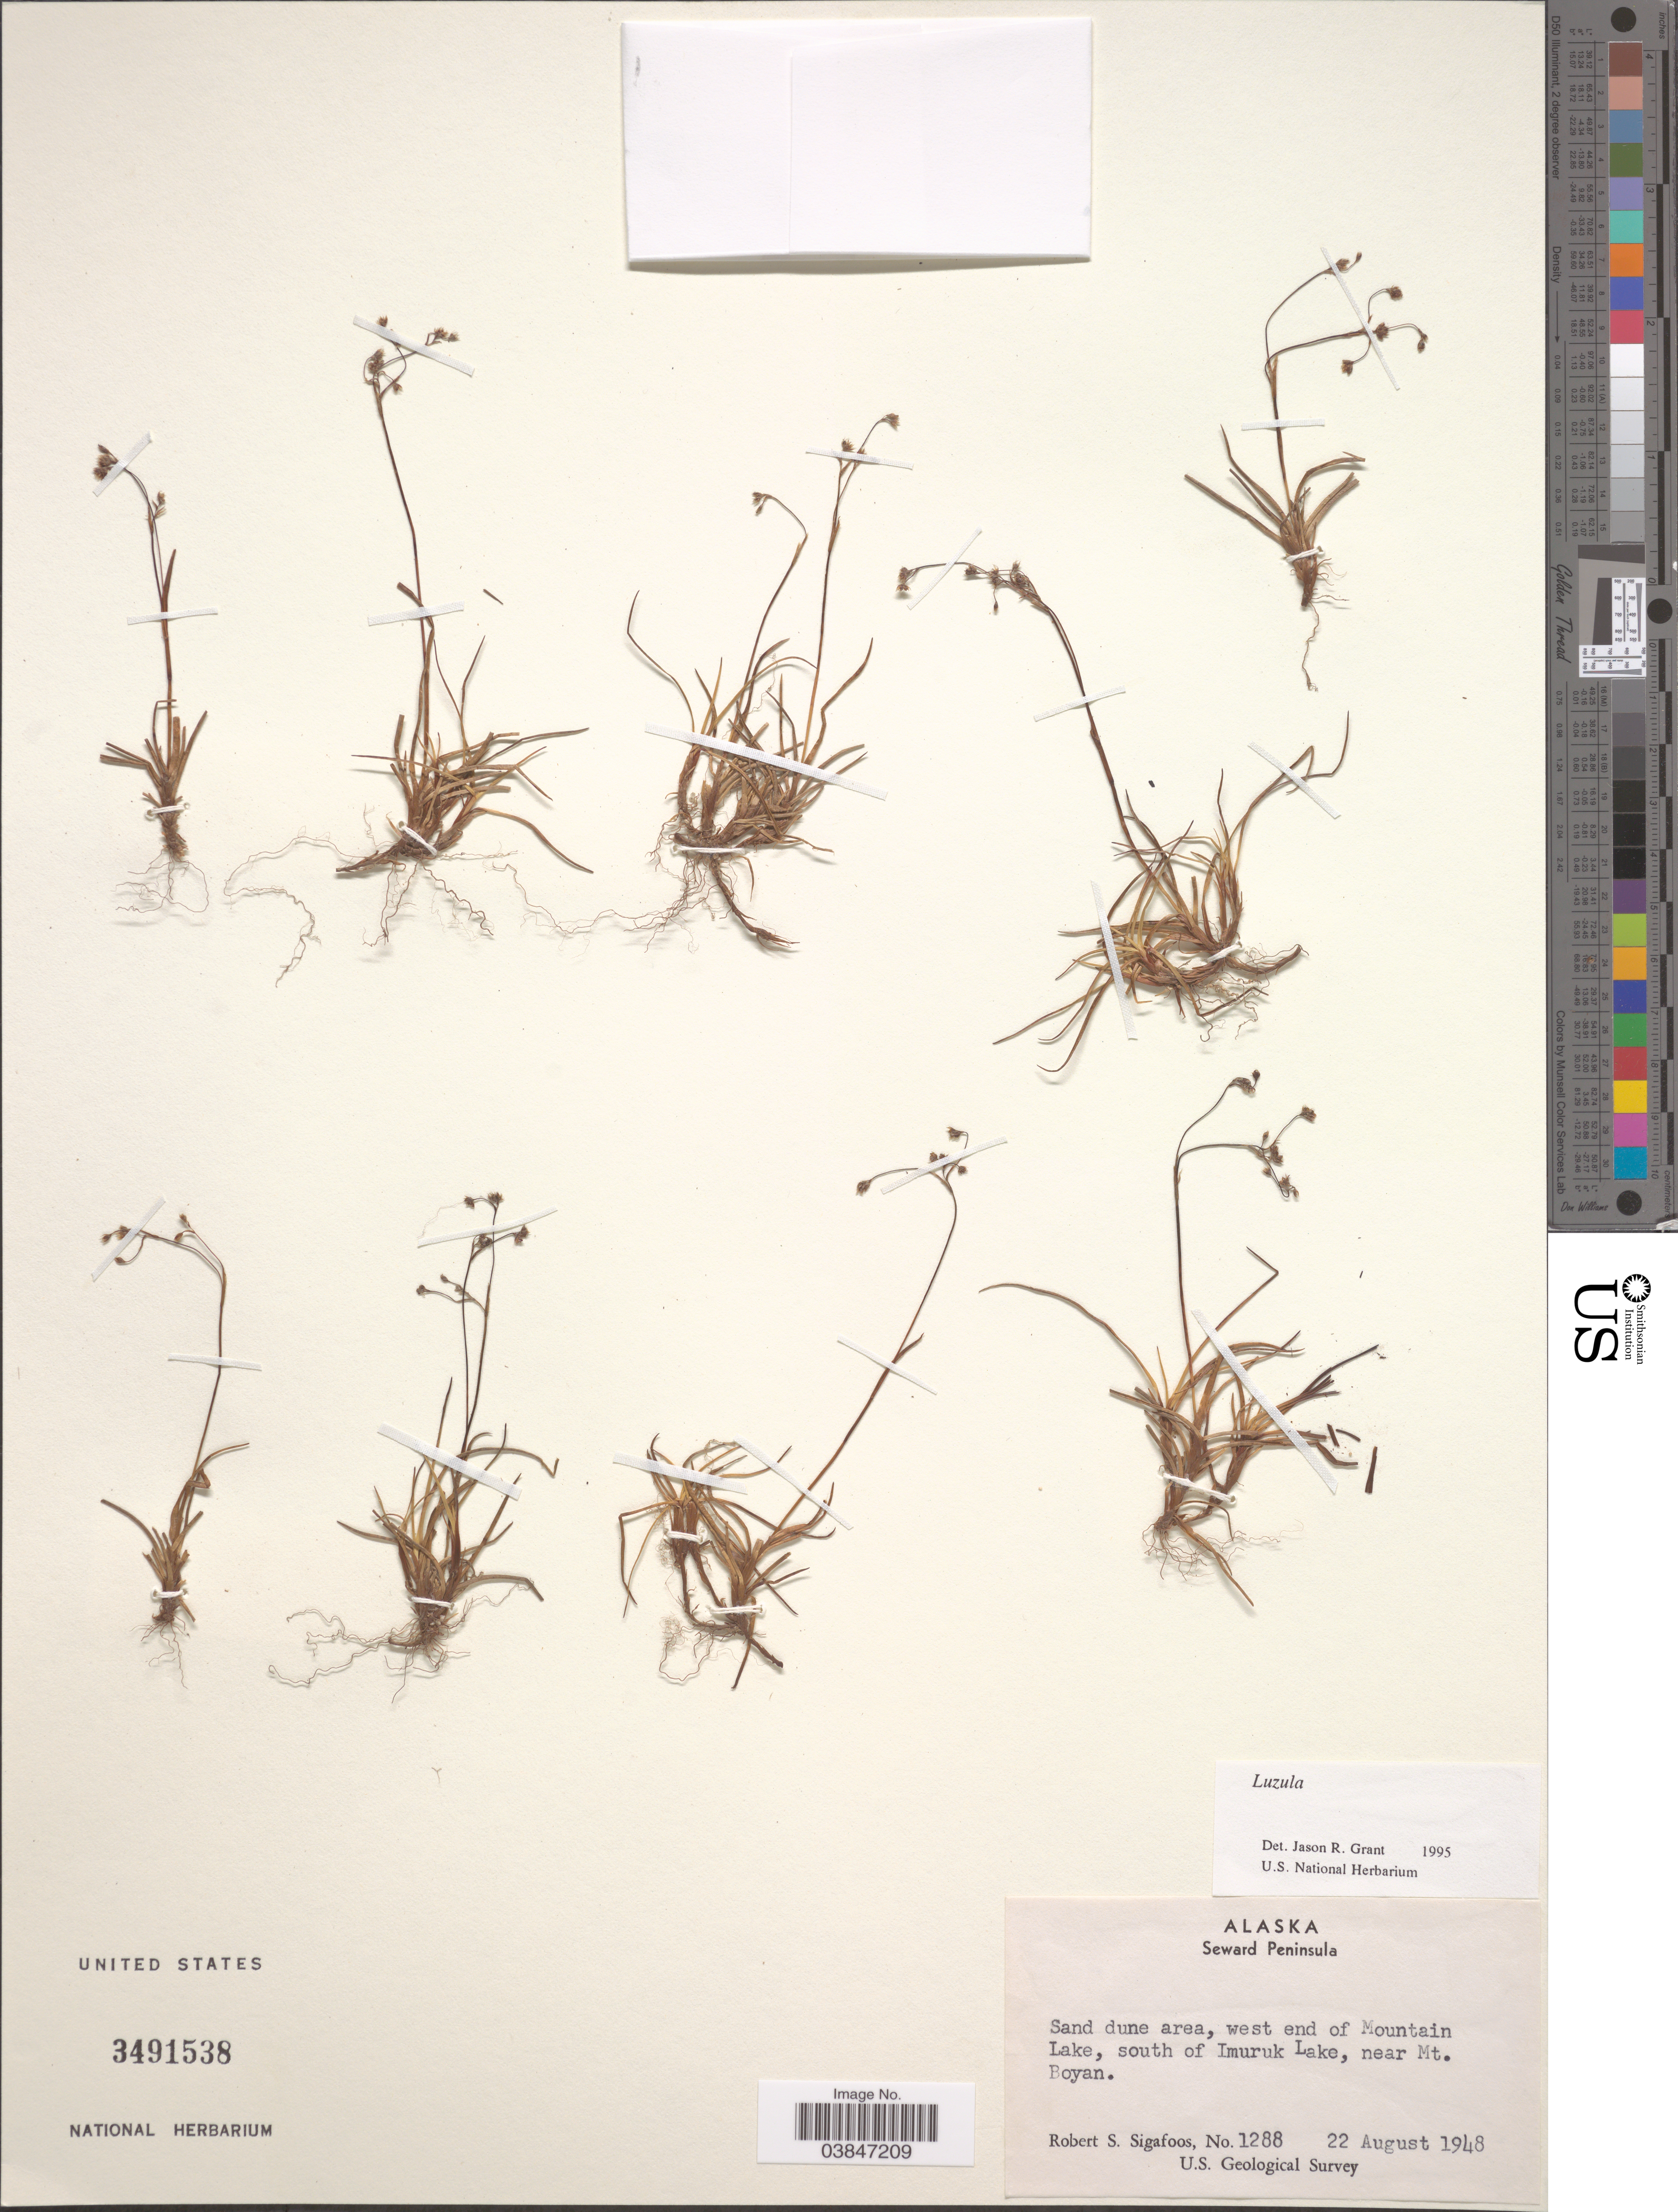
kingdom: Plantae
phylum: Tracheophyta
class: Liliopsida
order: Poales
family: Juncaceae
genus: Luzula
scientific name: Luzula sp.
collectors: R. Sigafoos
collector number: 1288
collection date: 1948-08-22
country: United States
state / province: Alaska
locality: Seward Peninsula. West end of Mountain Lake, south of Imuruk Lake, near Mt. Boyan.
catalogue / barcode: US 3491538